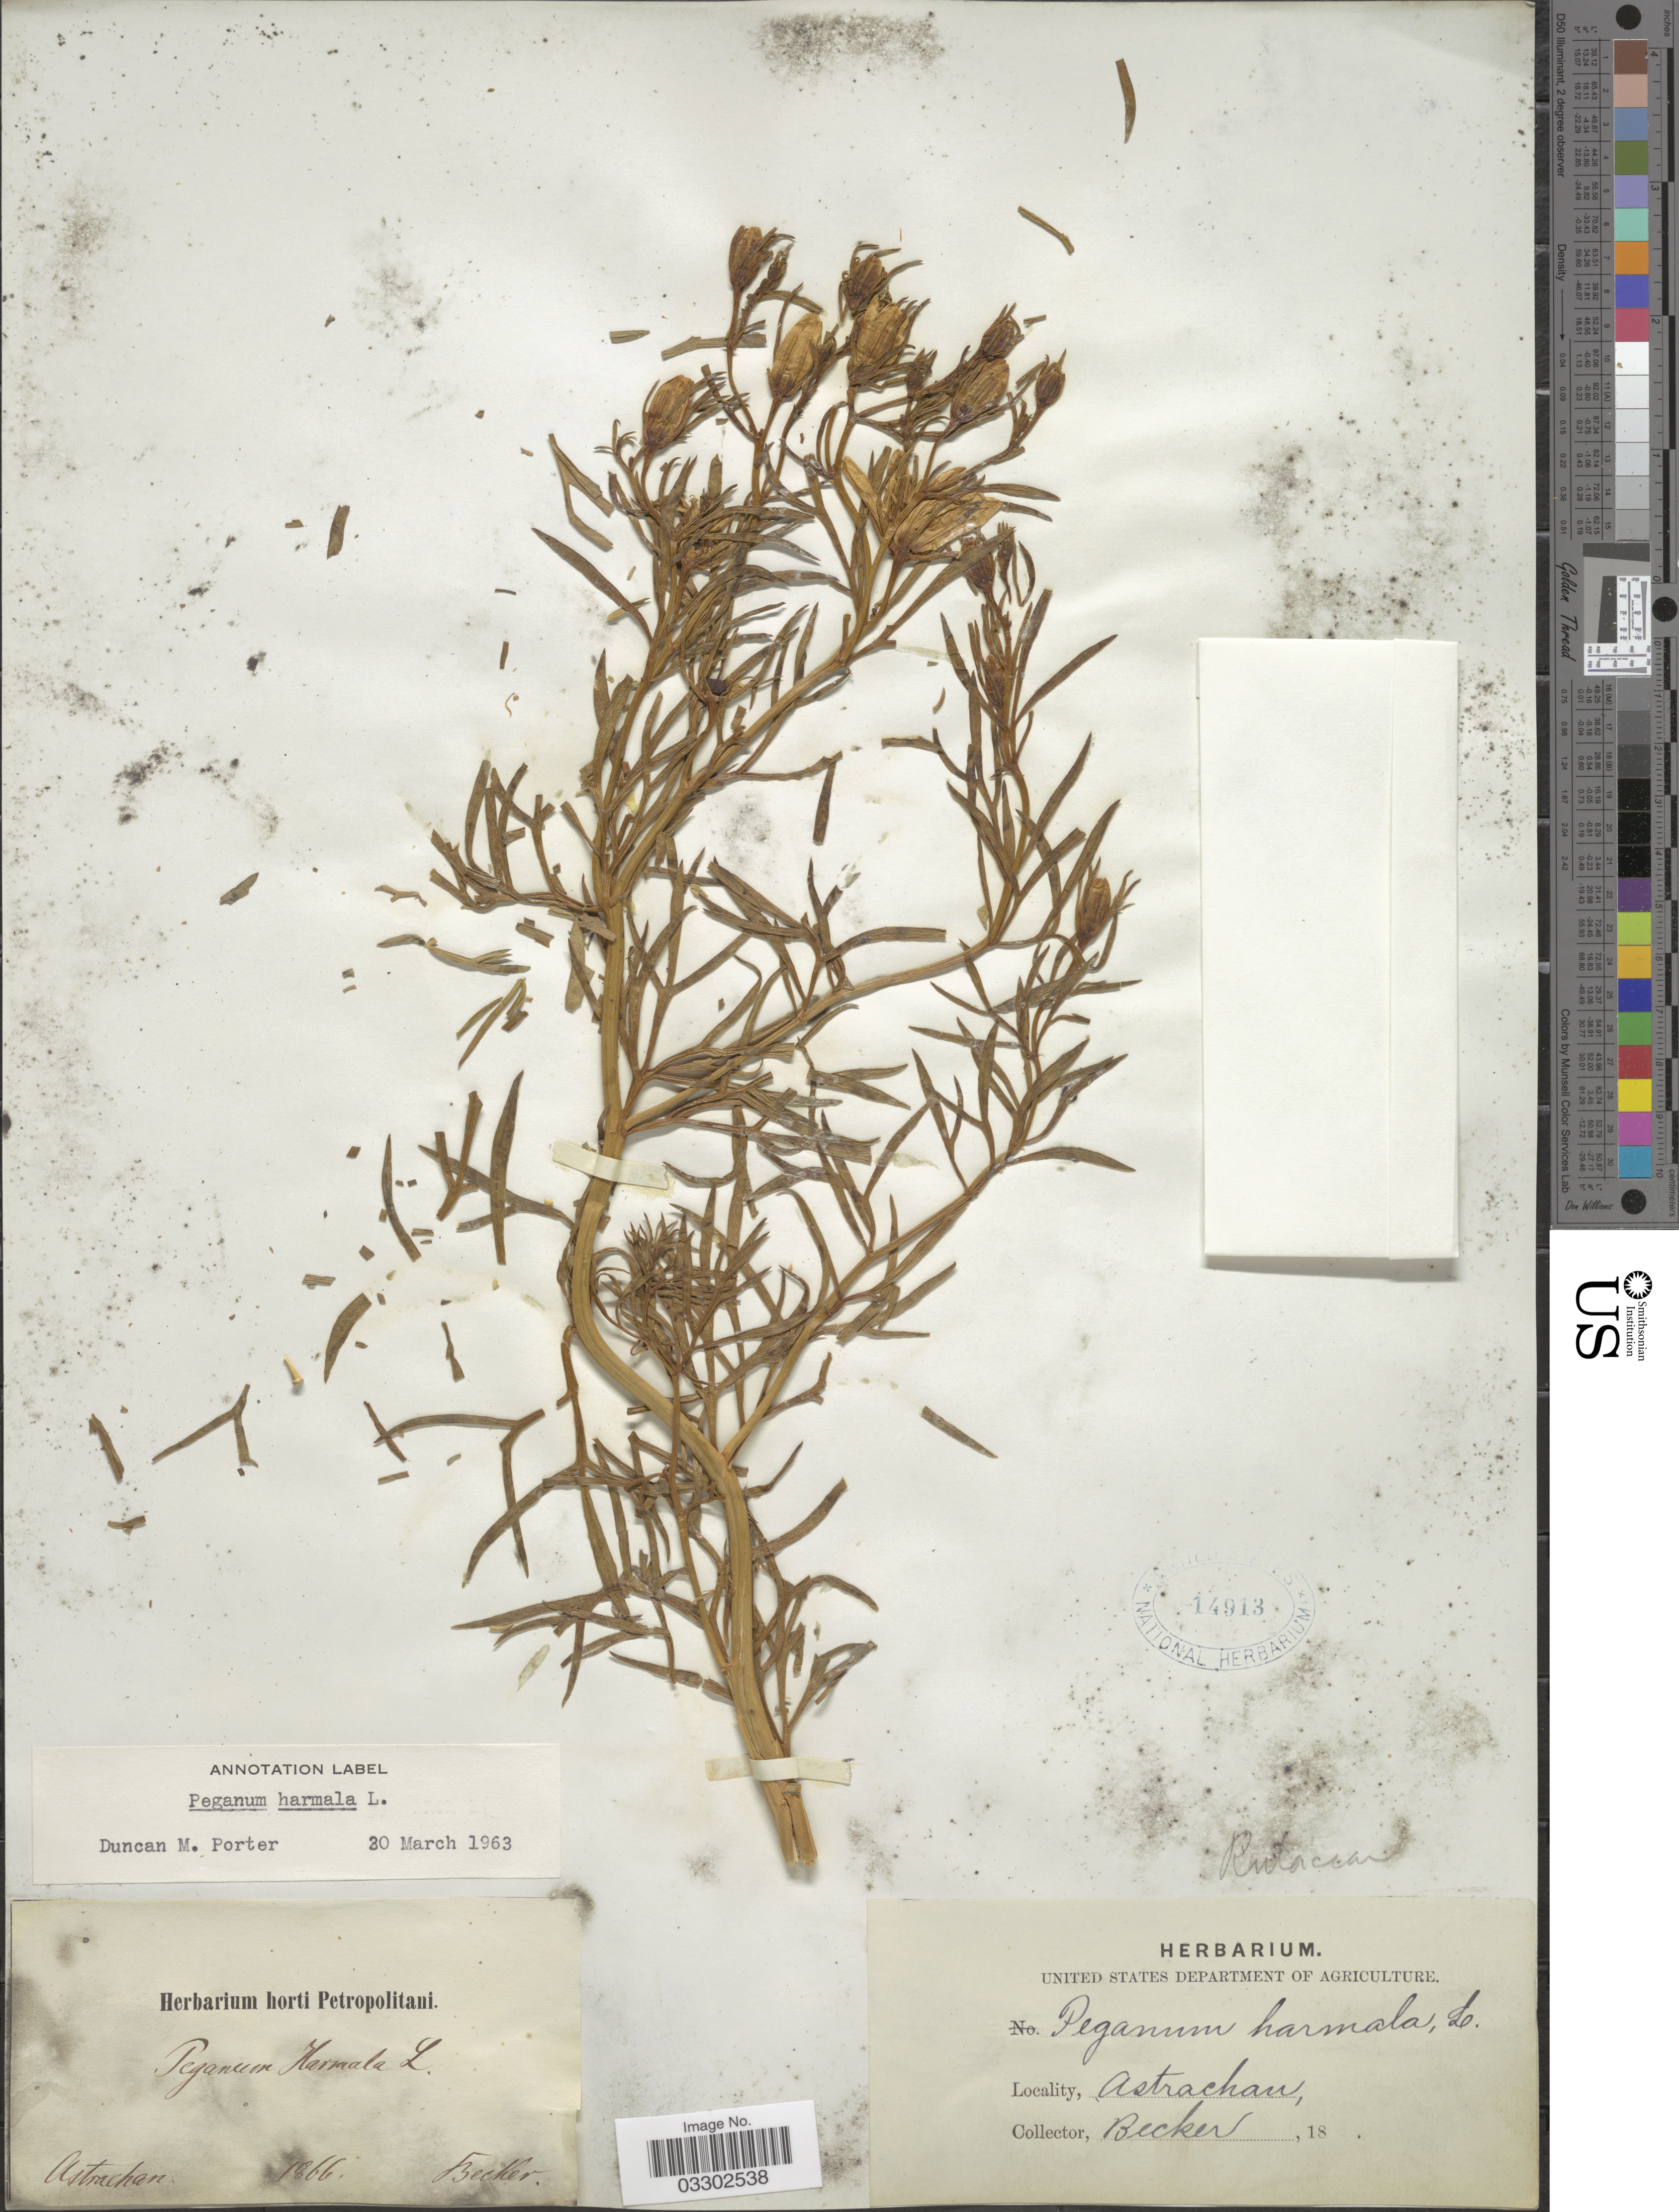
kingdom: Plantae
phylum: Tracheophyta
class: Magnoliopsida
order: Sapindales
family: Tetradiclidaceae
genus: Peganum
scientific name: Peganum harmala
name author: L.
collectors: -. Becker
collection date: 1866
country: Russian Federation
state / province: Astrakhan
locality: Astrachan.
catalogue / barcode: US 14913